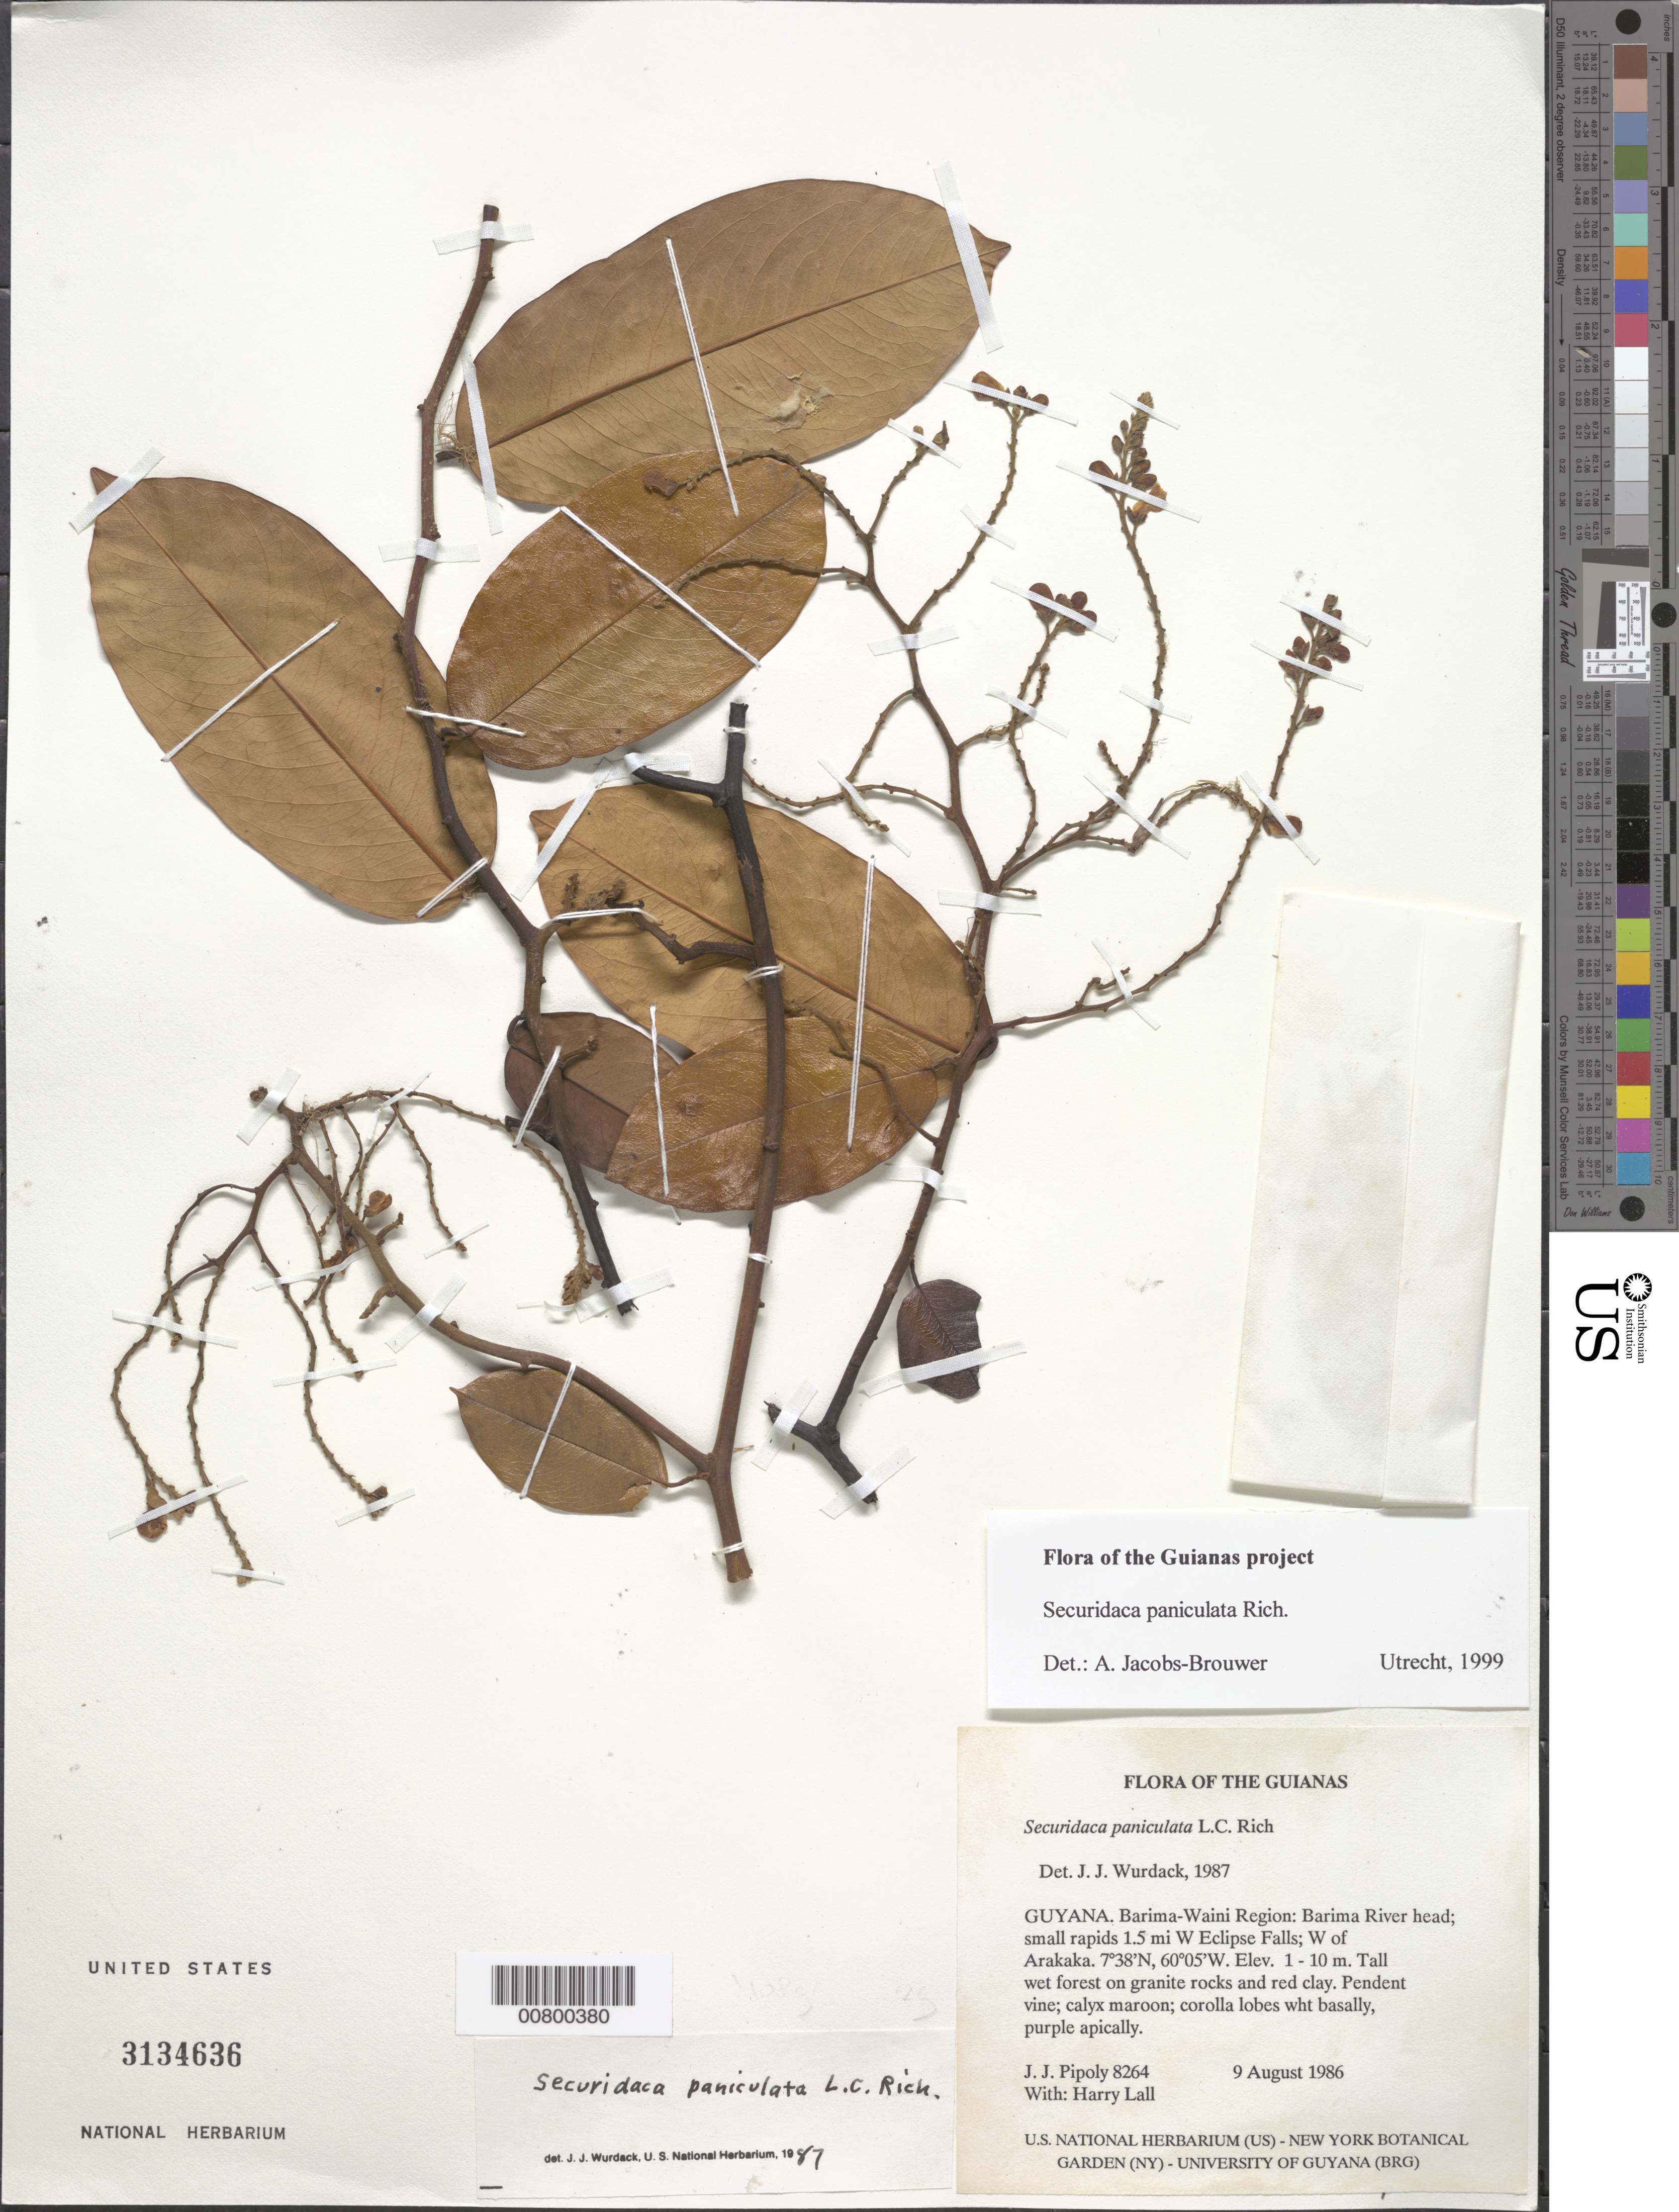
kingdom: Plantae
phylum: Tracheophyta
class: Magnoliopsida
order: Fabales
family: Polygalaceae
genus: Securidaca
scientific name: Securidaca paniculata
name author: Rich.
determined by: Jacobs-Brouwer, A.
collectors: J. J. Pipoly & H. Lall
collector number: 8264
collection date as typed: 9 August 1986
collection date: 1986-08-09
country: Guyana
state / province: Barima-Waini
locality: Barima River head; small rapids 1.5 mi W Eclipse Falls; W of Arakaka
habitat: Tall wet forest on granite rocks and red clay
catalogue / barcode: US 3134636